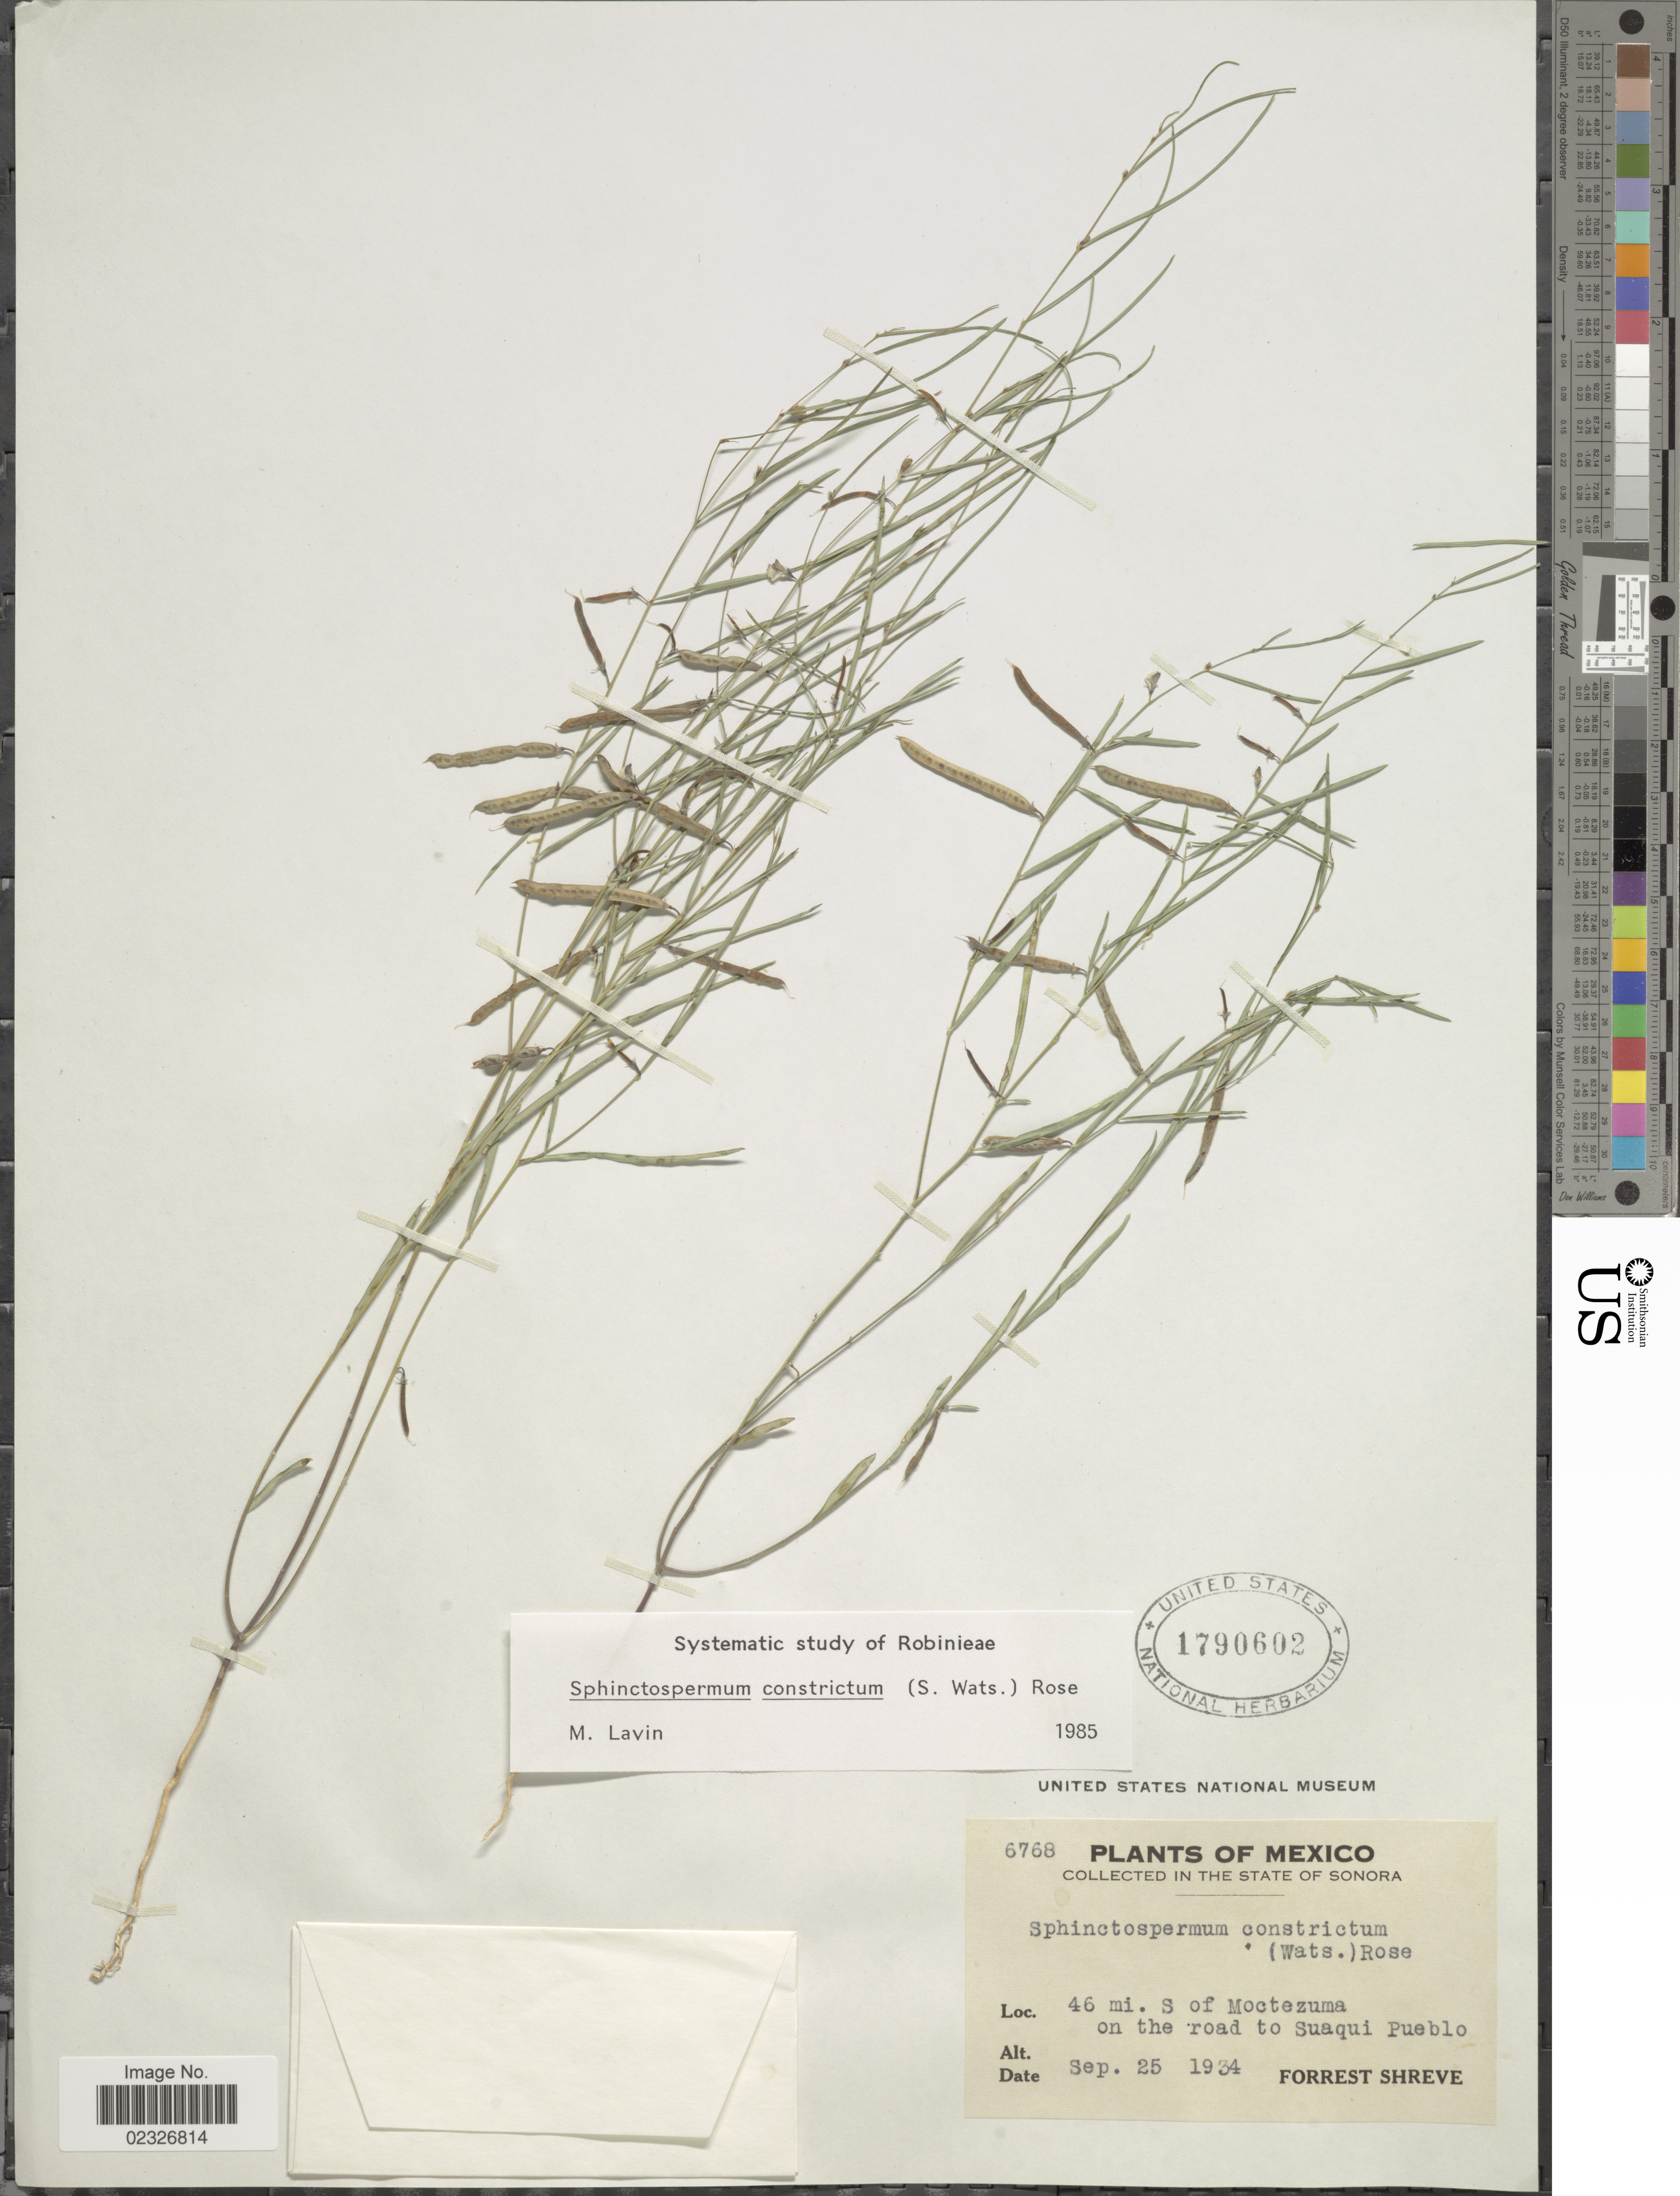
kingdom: Plantae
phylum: Tracheophyta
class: Magnoliopsida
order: Fabales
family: Fabaceae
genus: Sphinctospermum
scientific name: Sphinctospermum constrictum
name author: (S. Watson) Rose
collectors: F. Shreve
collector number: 6768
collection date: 1934-09-25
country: Mexico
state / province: Sonora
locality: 46 mi. S of Moctezuma on the road to Suaqui Pueblo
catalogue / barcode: US 1790602